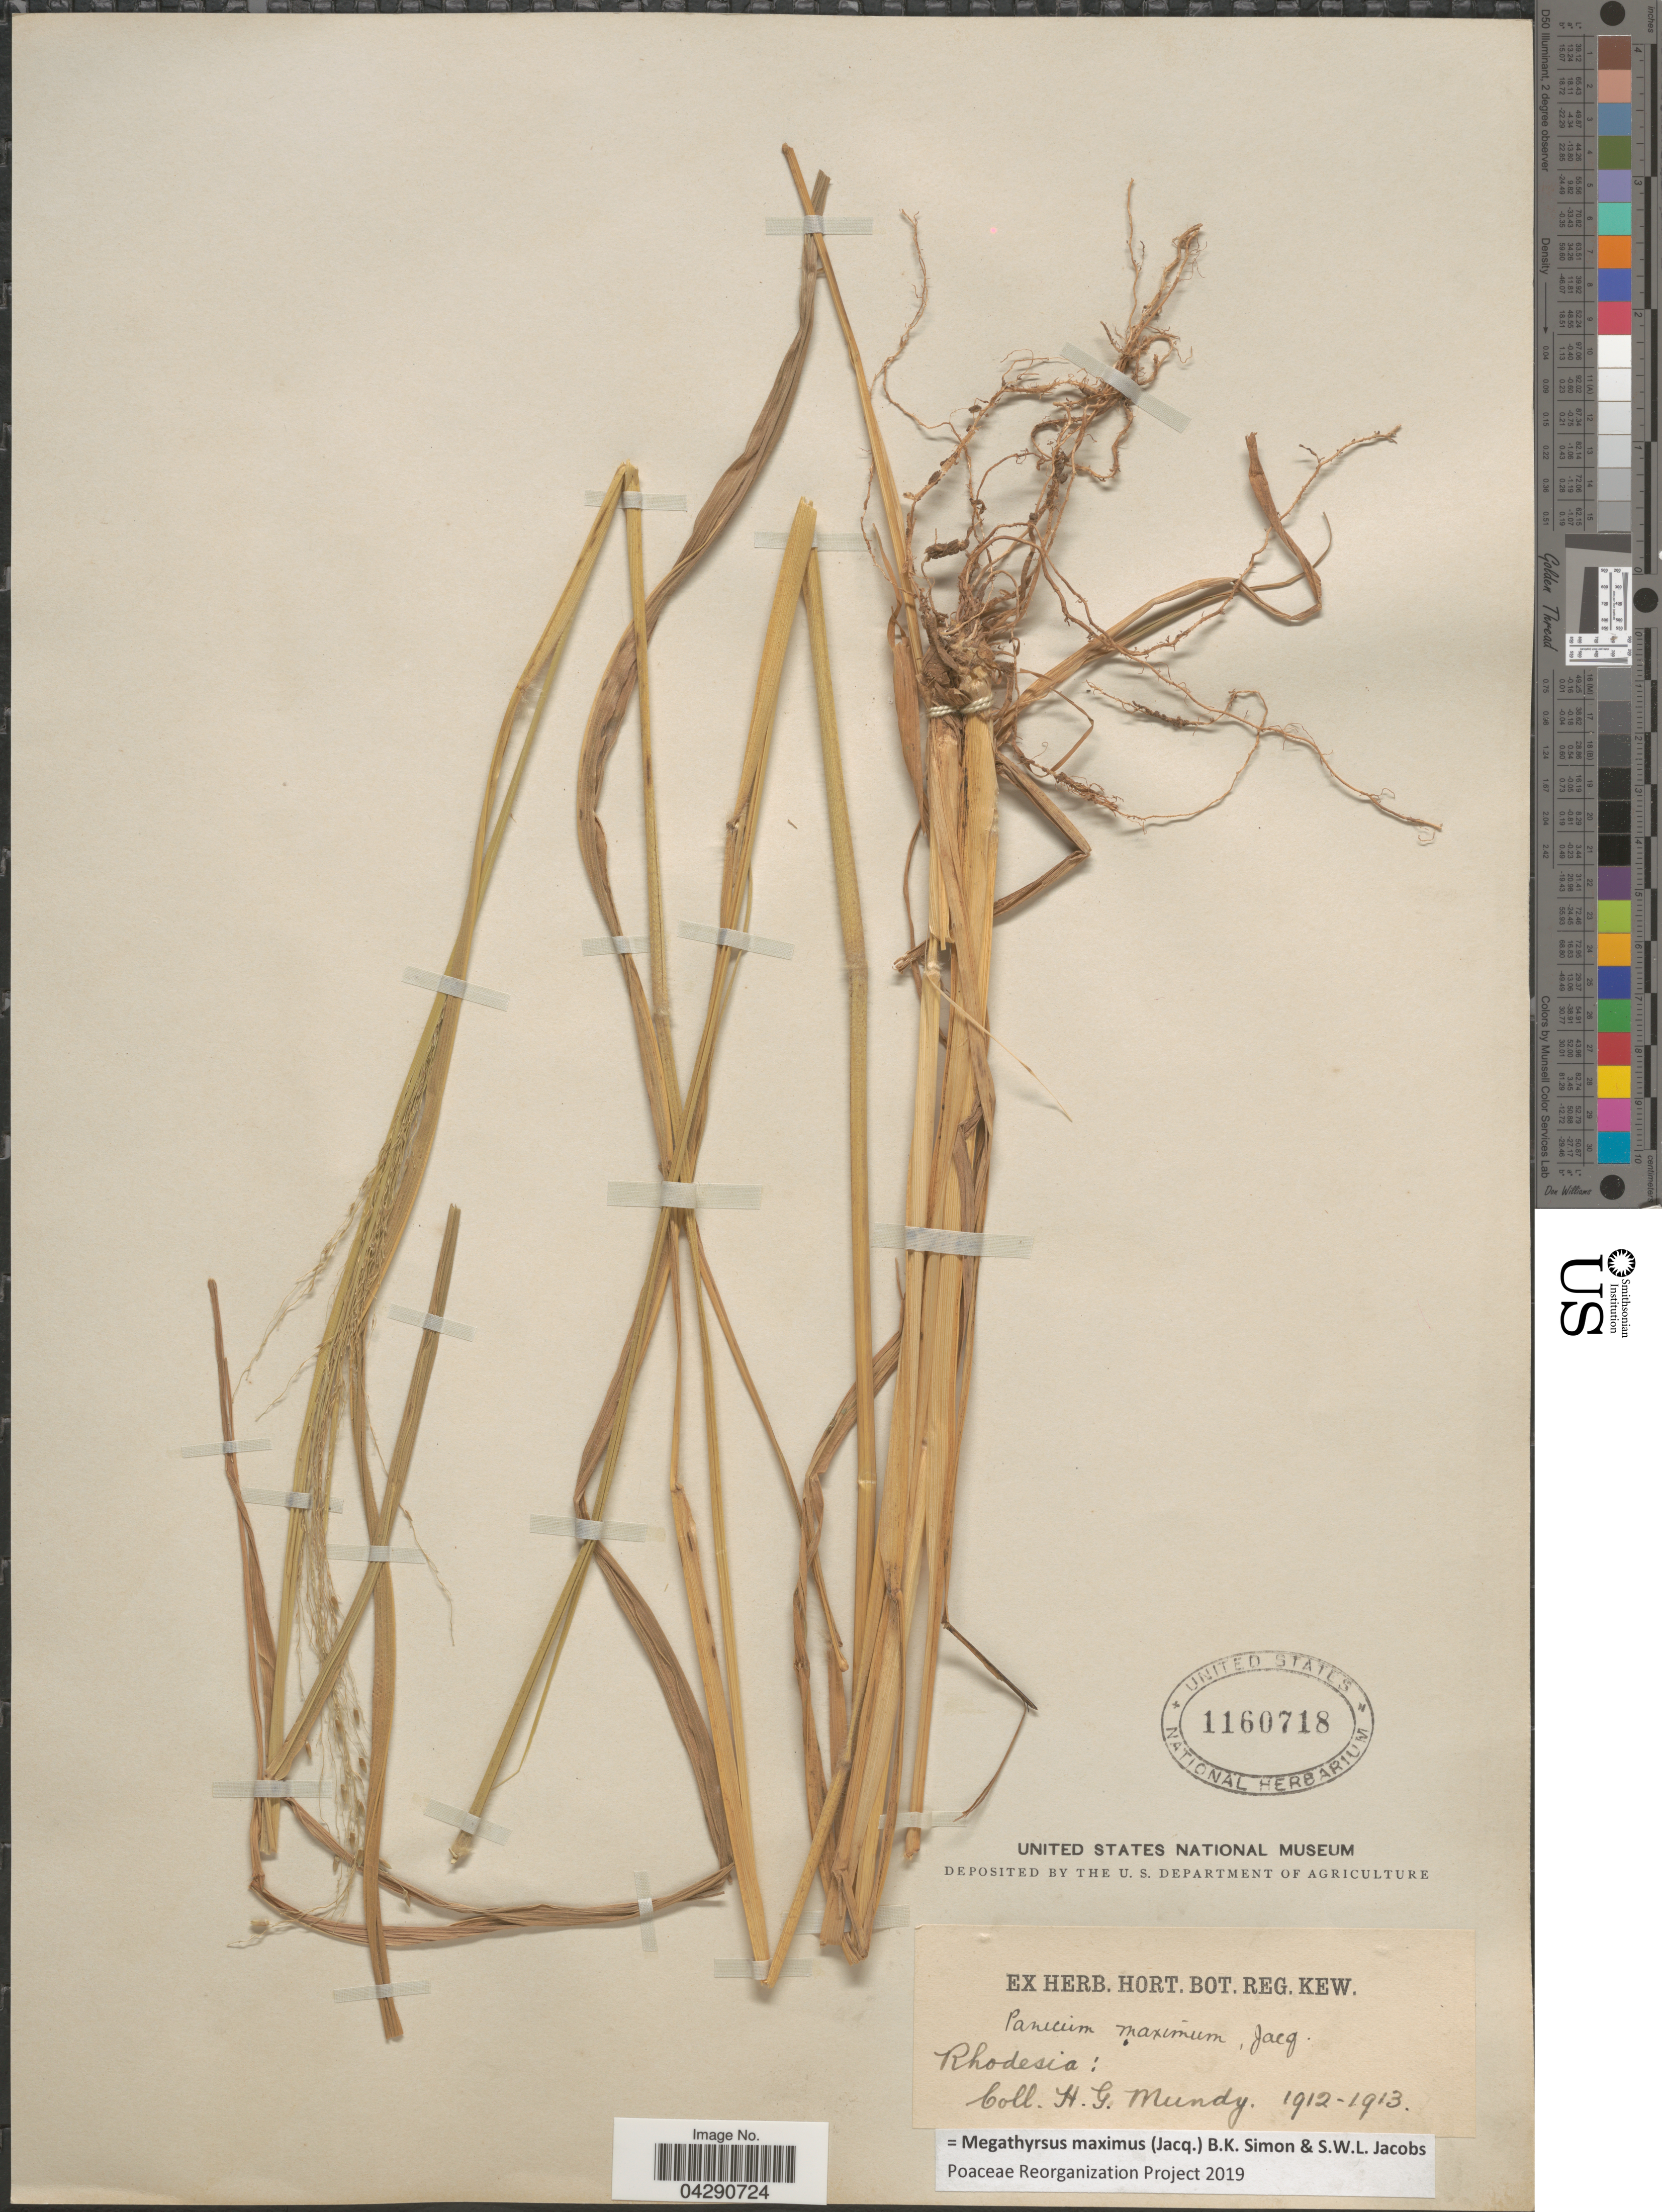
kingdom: Plantae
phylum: Tracheophyta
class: Liliopsida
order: Poales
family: Poaceae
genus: Megathyrsus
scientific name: Megathyrsus maximus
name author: (Jacq.) B.K. Simon & S.W.L. Jacobs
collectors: H. Mundy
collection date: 1912/1913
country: Zimbabwe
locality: Rhodesia.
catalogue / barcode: US 1160718